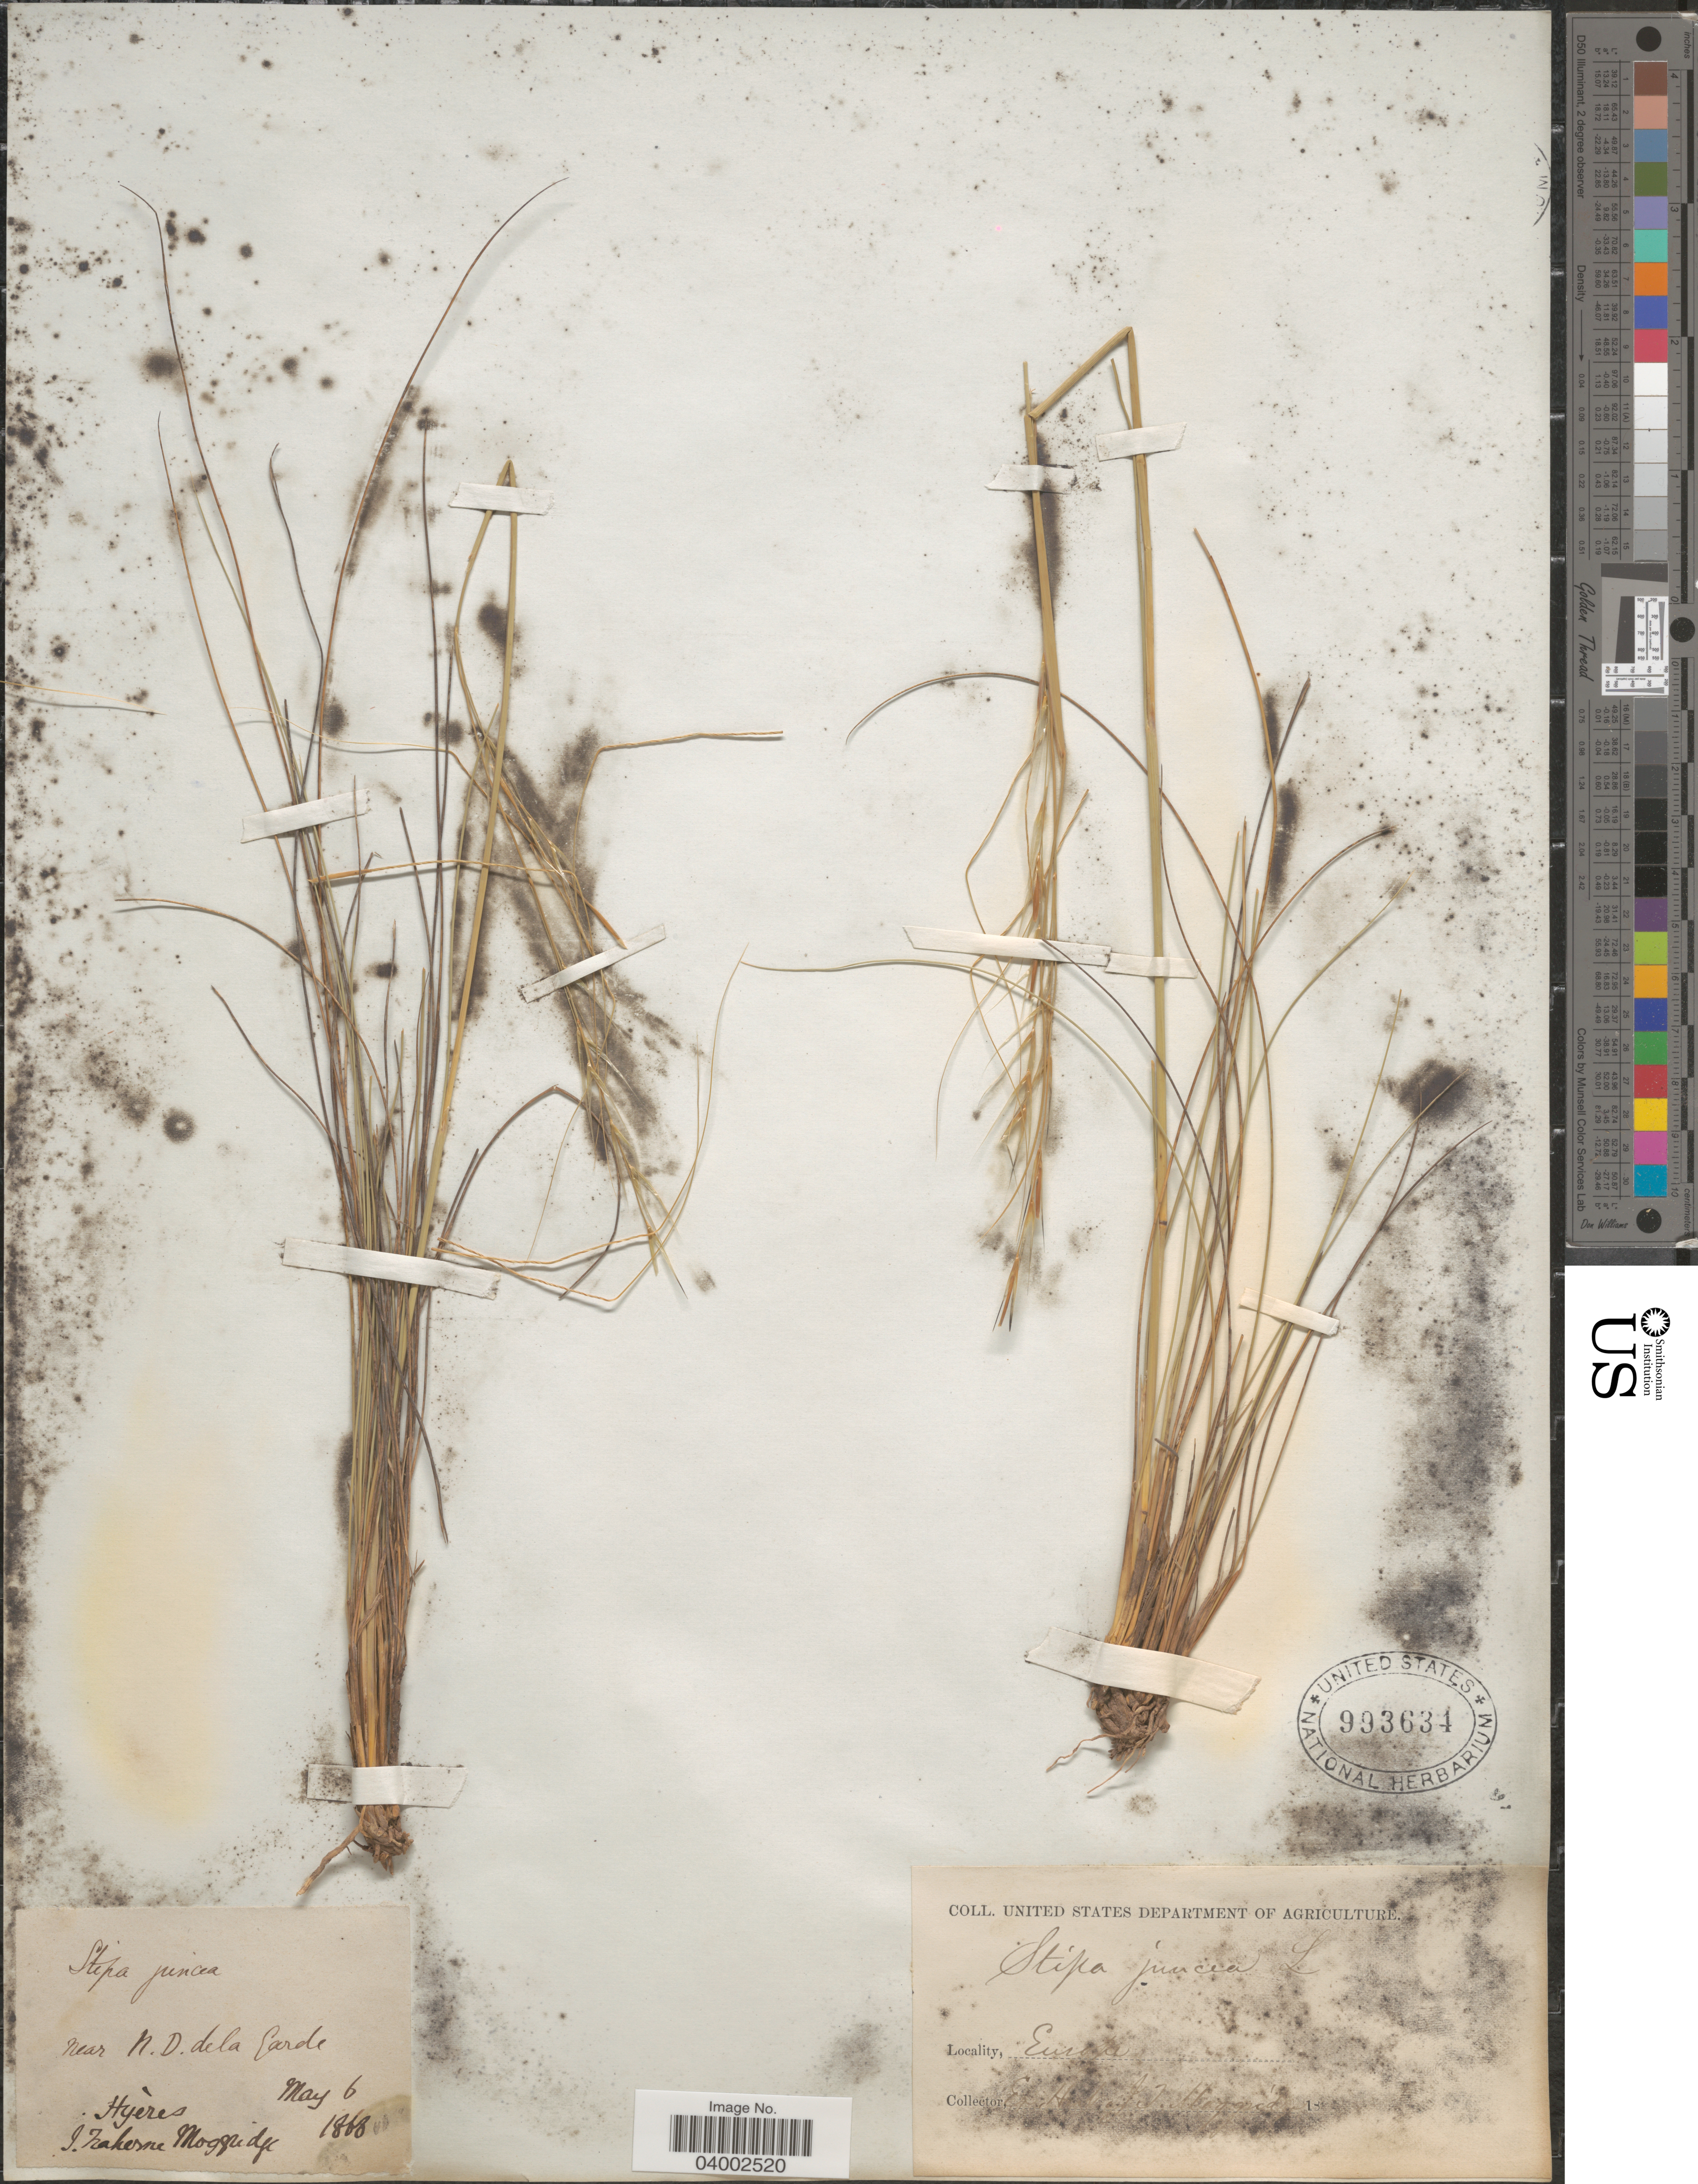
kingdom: Plantae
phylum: Tracheophyta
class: Liliopsida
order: Poales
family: Poaceae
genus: Stipa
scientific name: Stipa juncea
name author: Michaux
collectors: J. T. Moggridge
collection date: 1868-05-06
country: France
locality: Europe. Near N.D. dela Garde. Hyères.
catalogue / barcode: US 993634